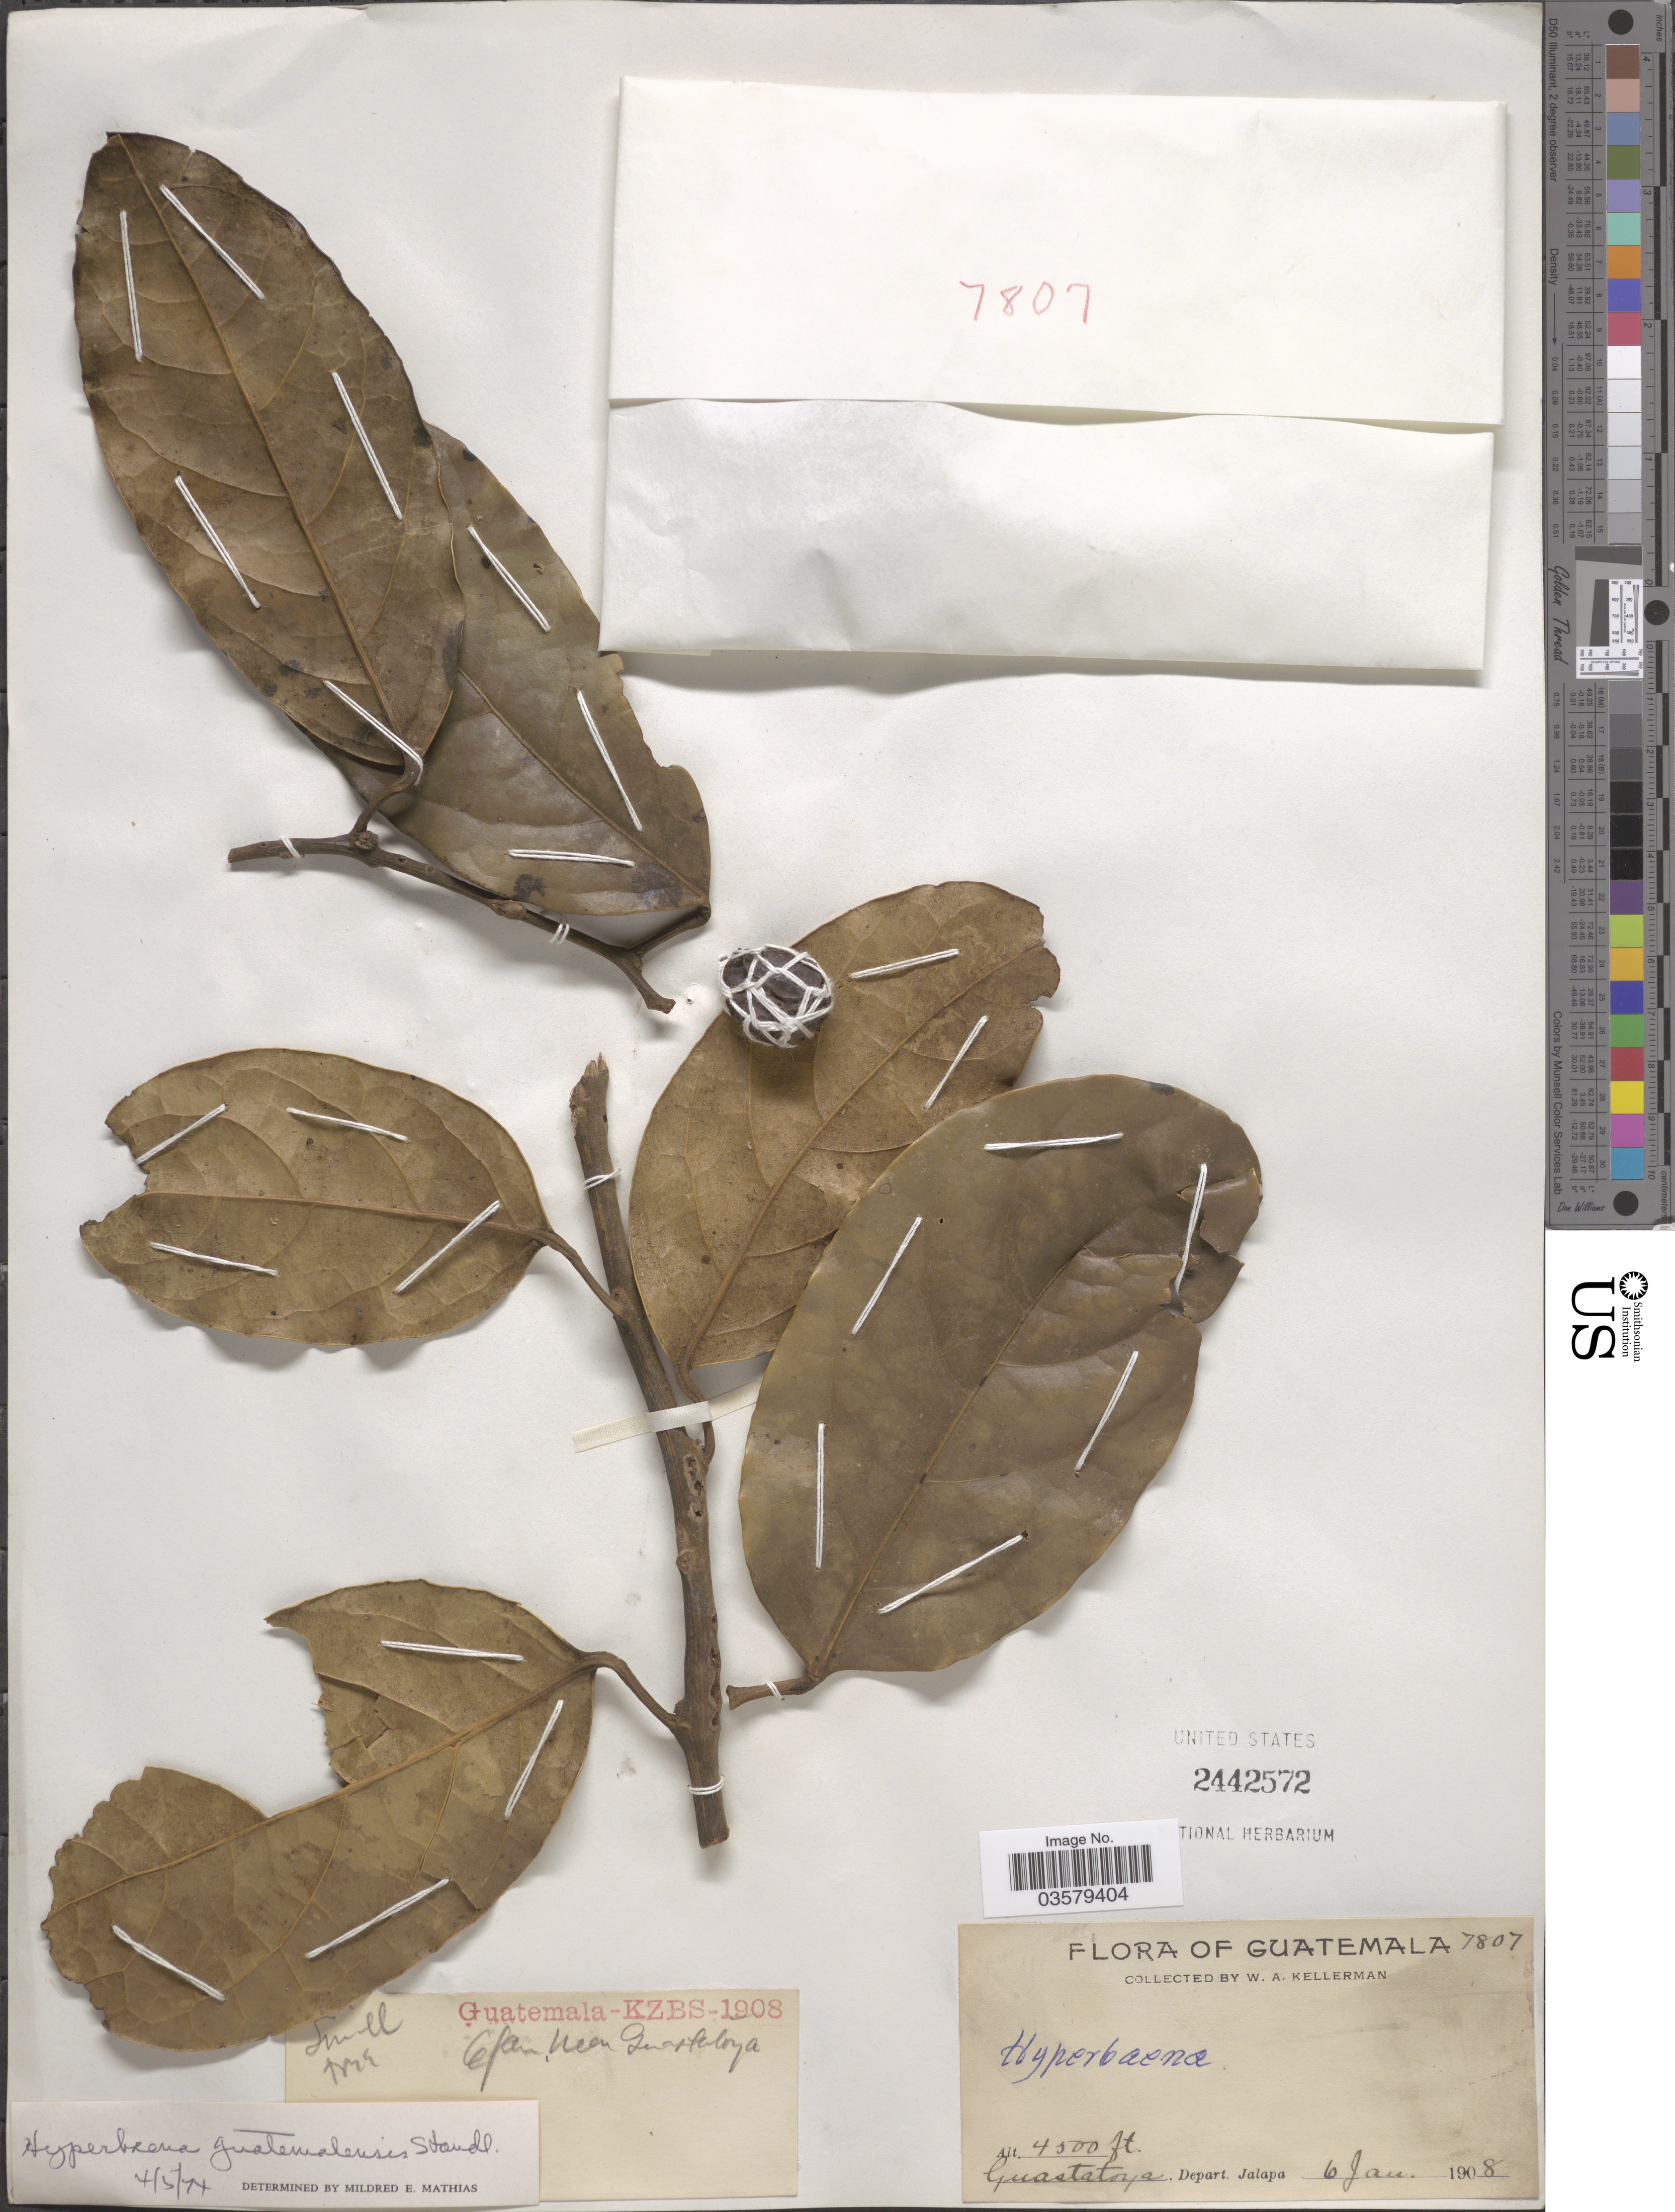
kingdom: Plantae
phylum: Tracheophyta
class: Magnoliopsida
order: Ranunculales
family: Menispermaceae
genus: Hyperbaena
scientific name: Hyperbaena guatemalensis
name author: Standl.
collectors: W. Kellerman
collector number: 7807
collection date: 1908-01-06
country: Guatemala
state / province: Jalapa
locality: Guastatoya. Depart. Jalapa. Near Guastatoya.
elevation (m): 1372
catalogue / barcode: US 2442572